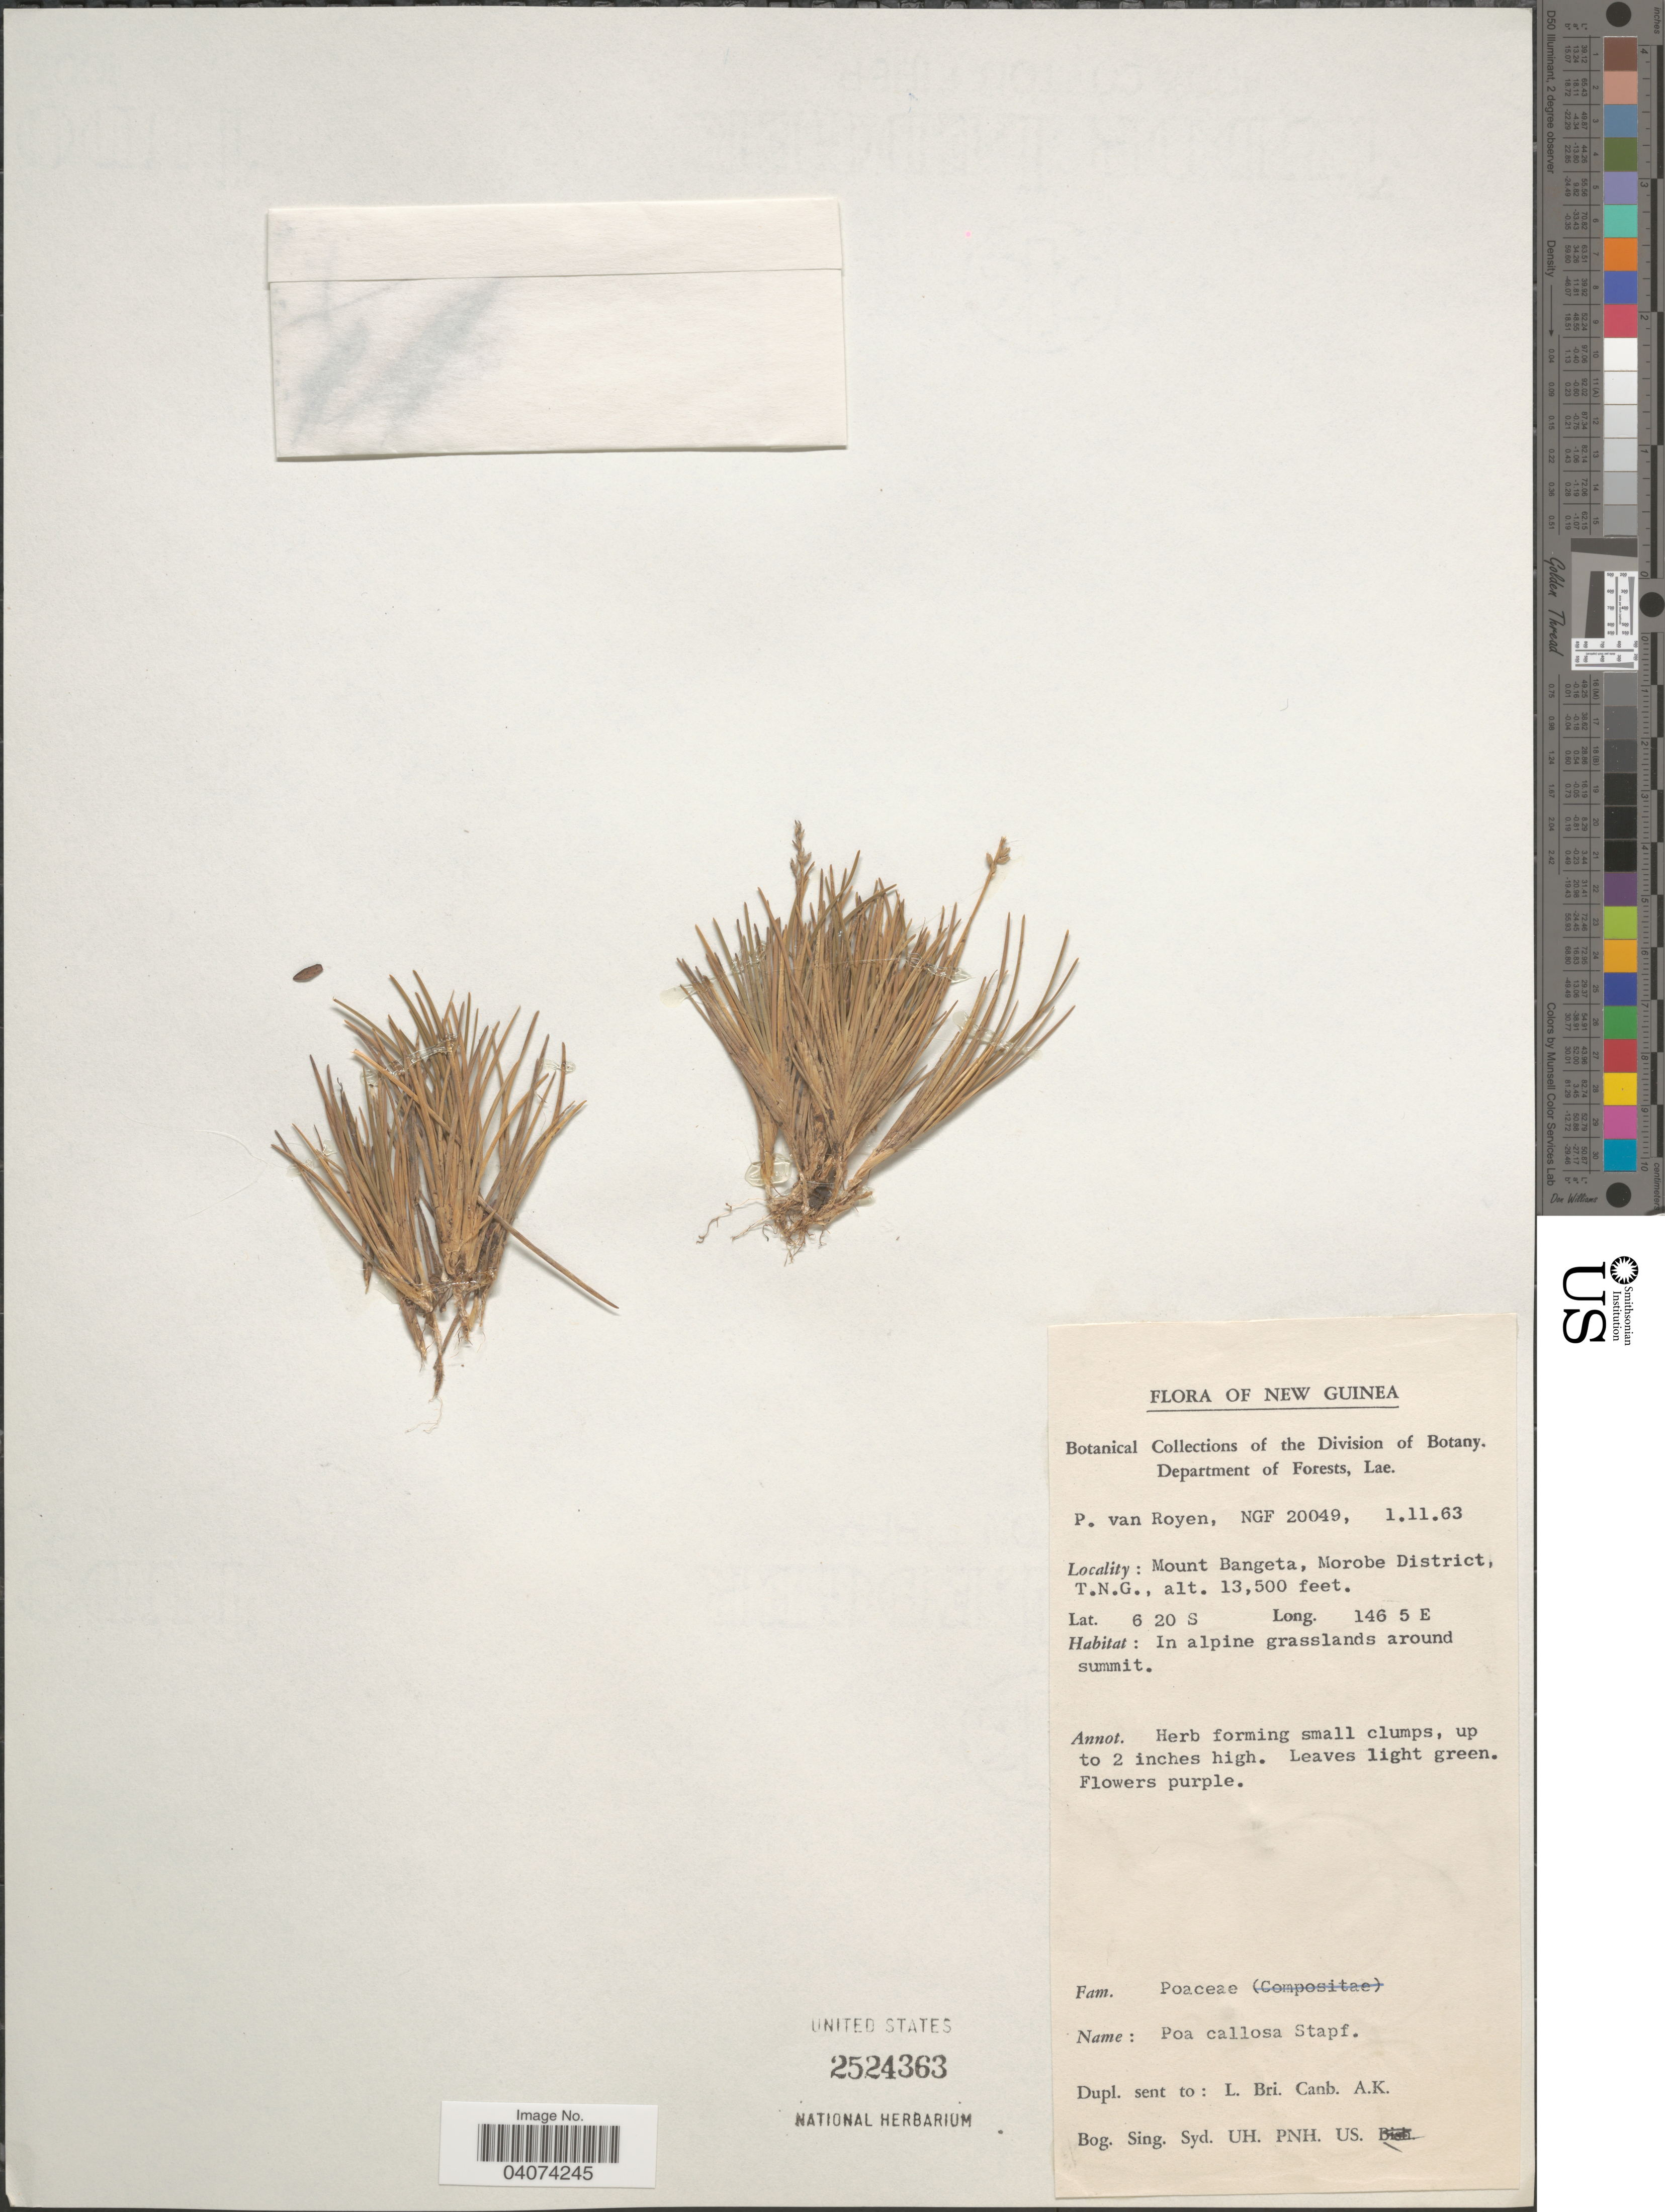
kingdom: Plantae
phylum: Tracheophyta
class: Liliopsida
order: Poales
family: Poaceae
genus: Poa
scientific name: Poa callosa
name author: Stapf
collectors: P. van Royen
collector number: NGF20049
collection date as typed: Transcribed d/m/y: 1/11/63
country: Papua New Guinea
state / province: Morobe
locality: Mount Bangeta, Morobe District, T.N.G.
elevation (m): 4115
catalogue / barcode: US 2524363